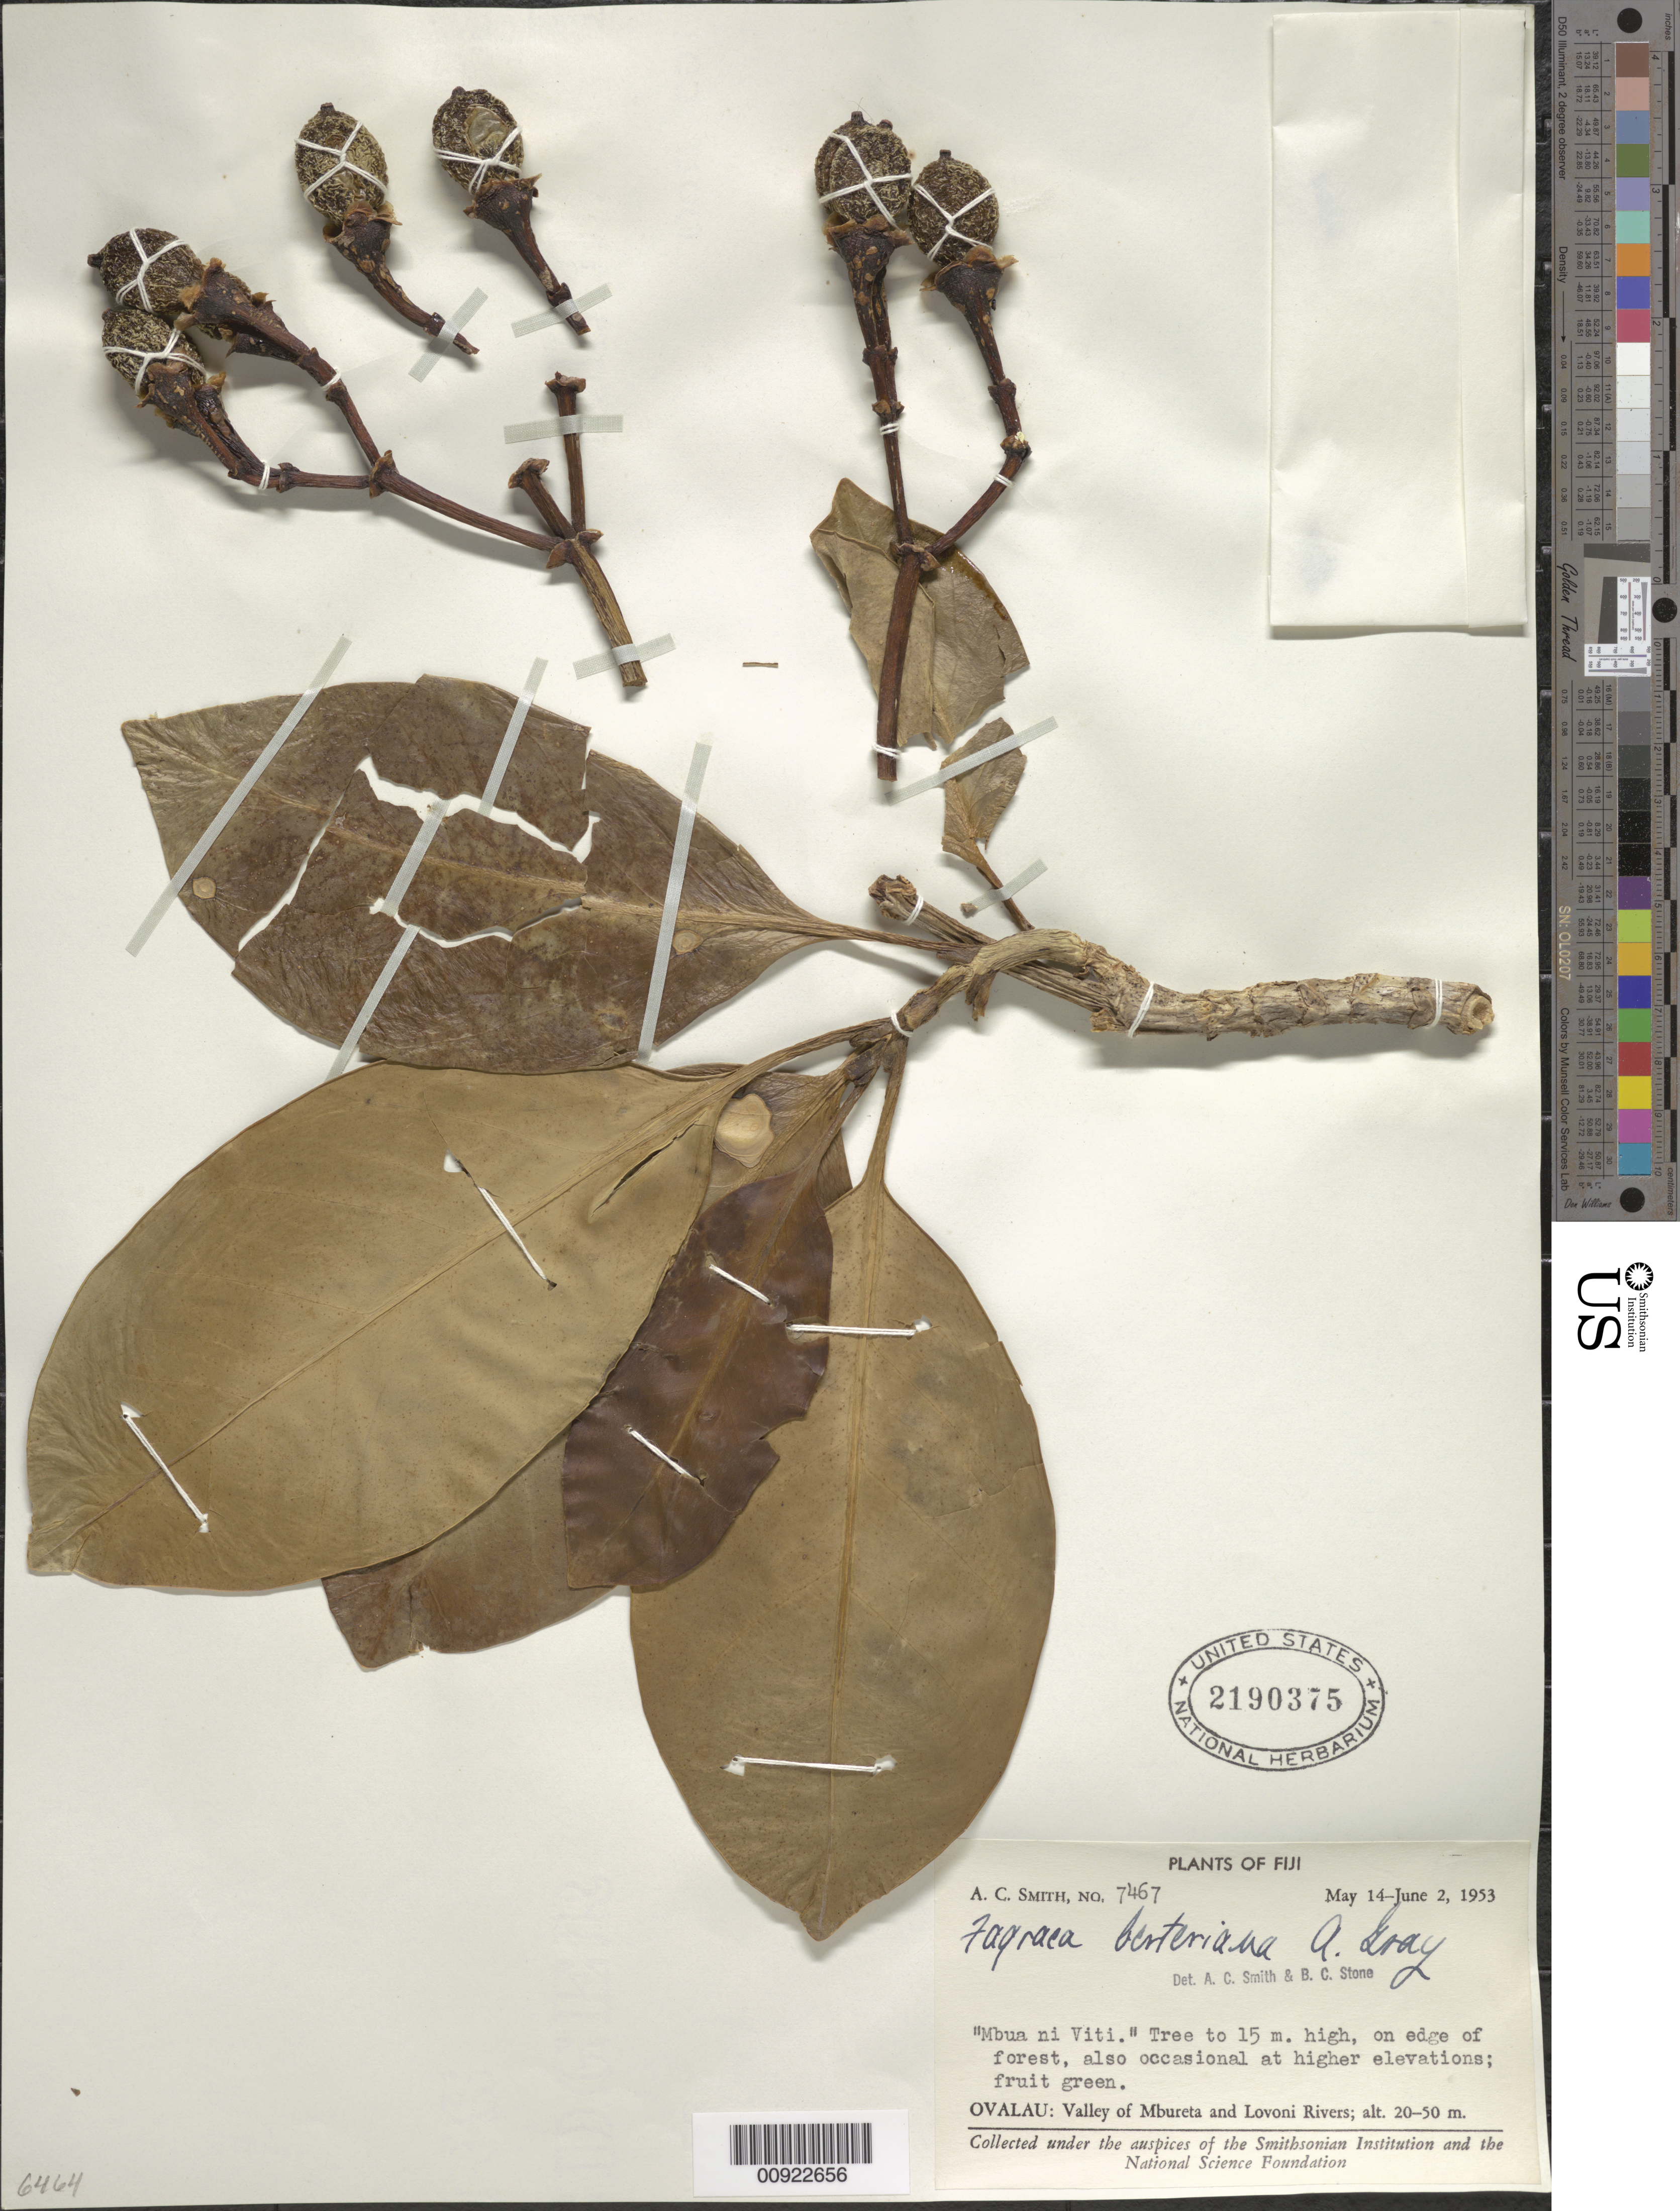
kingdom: Plantae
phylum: Tracheophyta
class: Magnoliopsida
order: Gentianales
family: Gentianaceae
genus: Fagraea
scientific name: Fagraea berteroana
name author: A. Gray ex Benth.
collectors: C. A. Smith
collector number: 7467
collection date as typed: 14 May 1953 to 02 Jun 1953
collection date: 1953-05-14/1953-06-02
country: Fiji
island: Ovalau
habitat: edge of forest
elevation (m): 20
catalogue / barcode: US 2190375